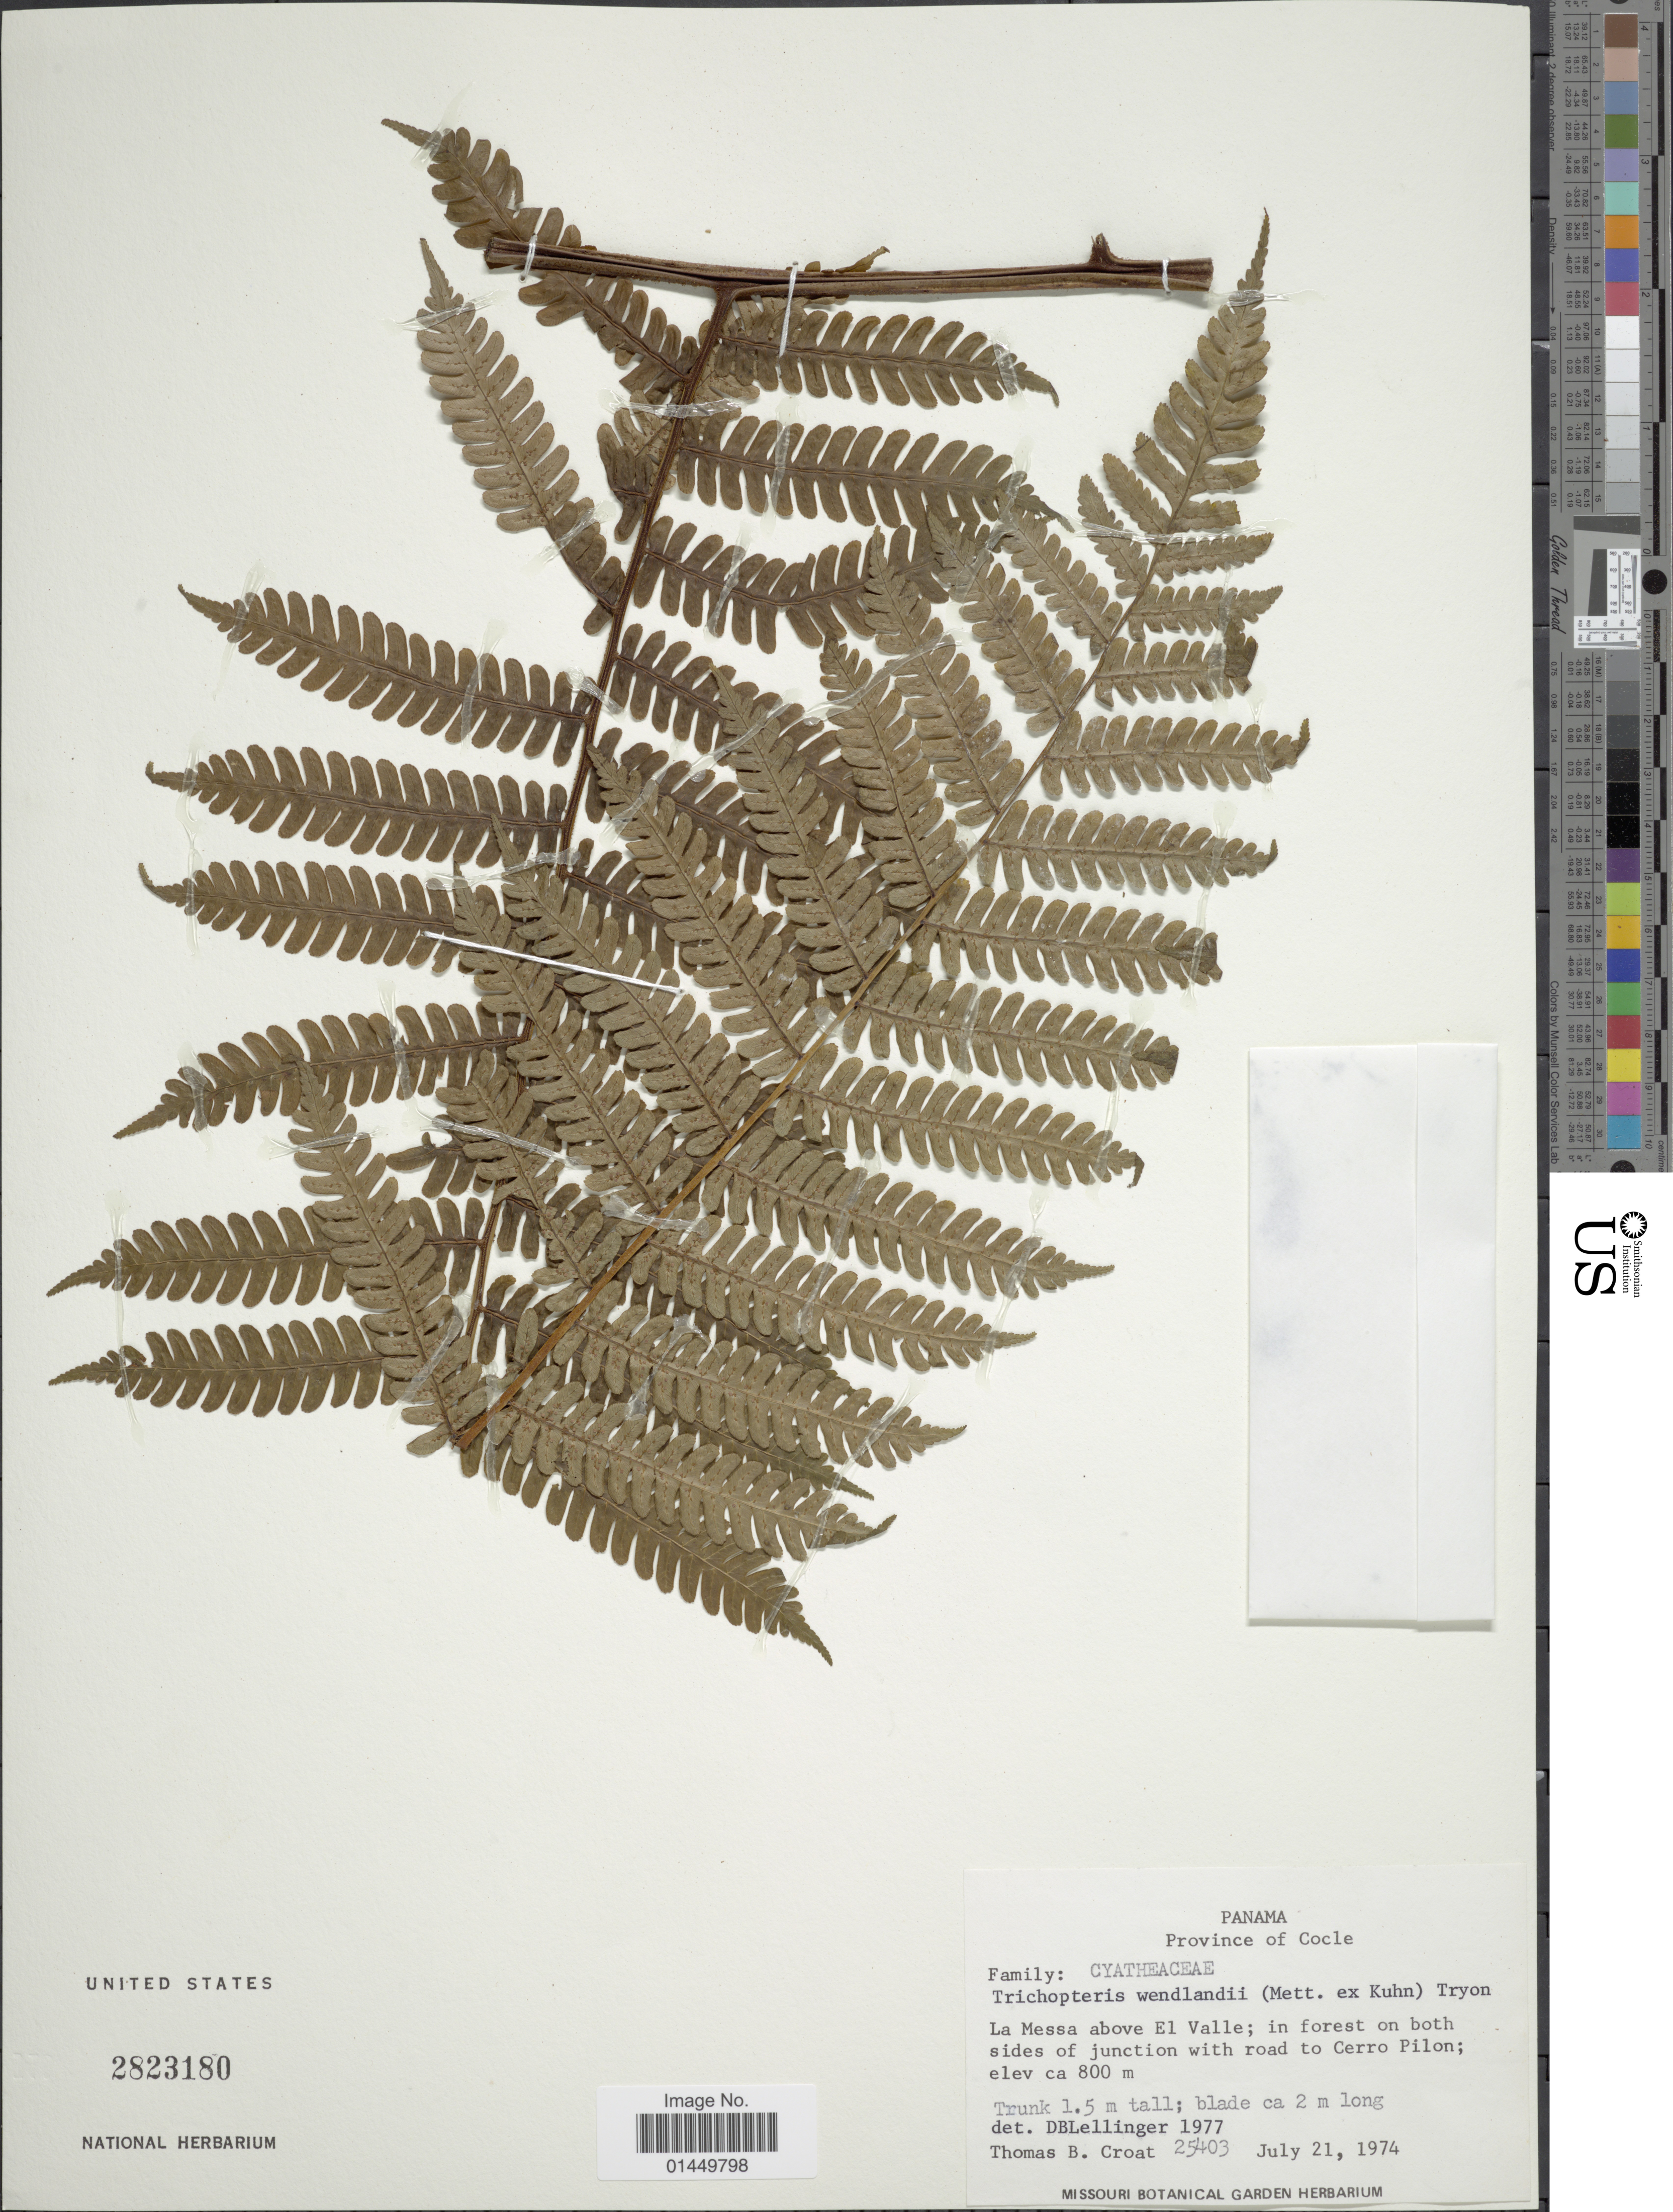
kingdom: Plantae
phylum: Tracheophyta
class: Polypodiopsida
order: Cyatheales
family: Cyatheaceae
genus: Cyathea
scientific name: Cyathea wendlandii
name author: (Mett. ex Kuhn) Domin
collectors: T. B. Croat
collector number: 25403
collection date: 1974-07-21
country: Panama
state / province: Coclé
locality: Province of Cocle, La Messa above El Valle, in forest on both sides of junction with road to Cerro Pilon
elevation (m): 800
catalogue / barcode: US 2823180